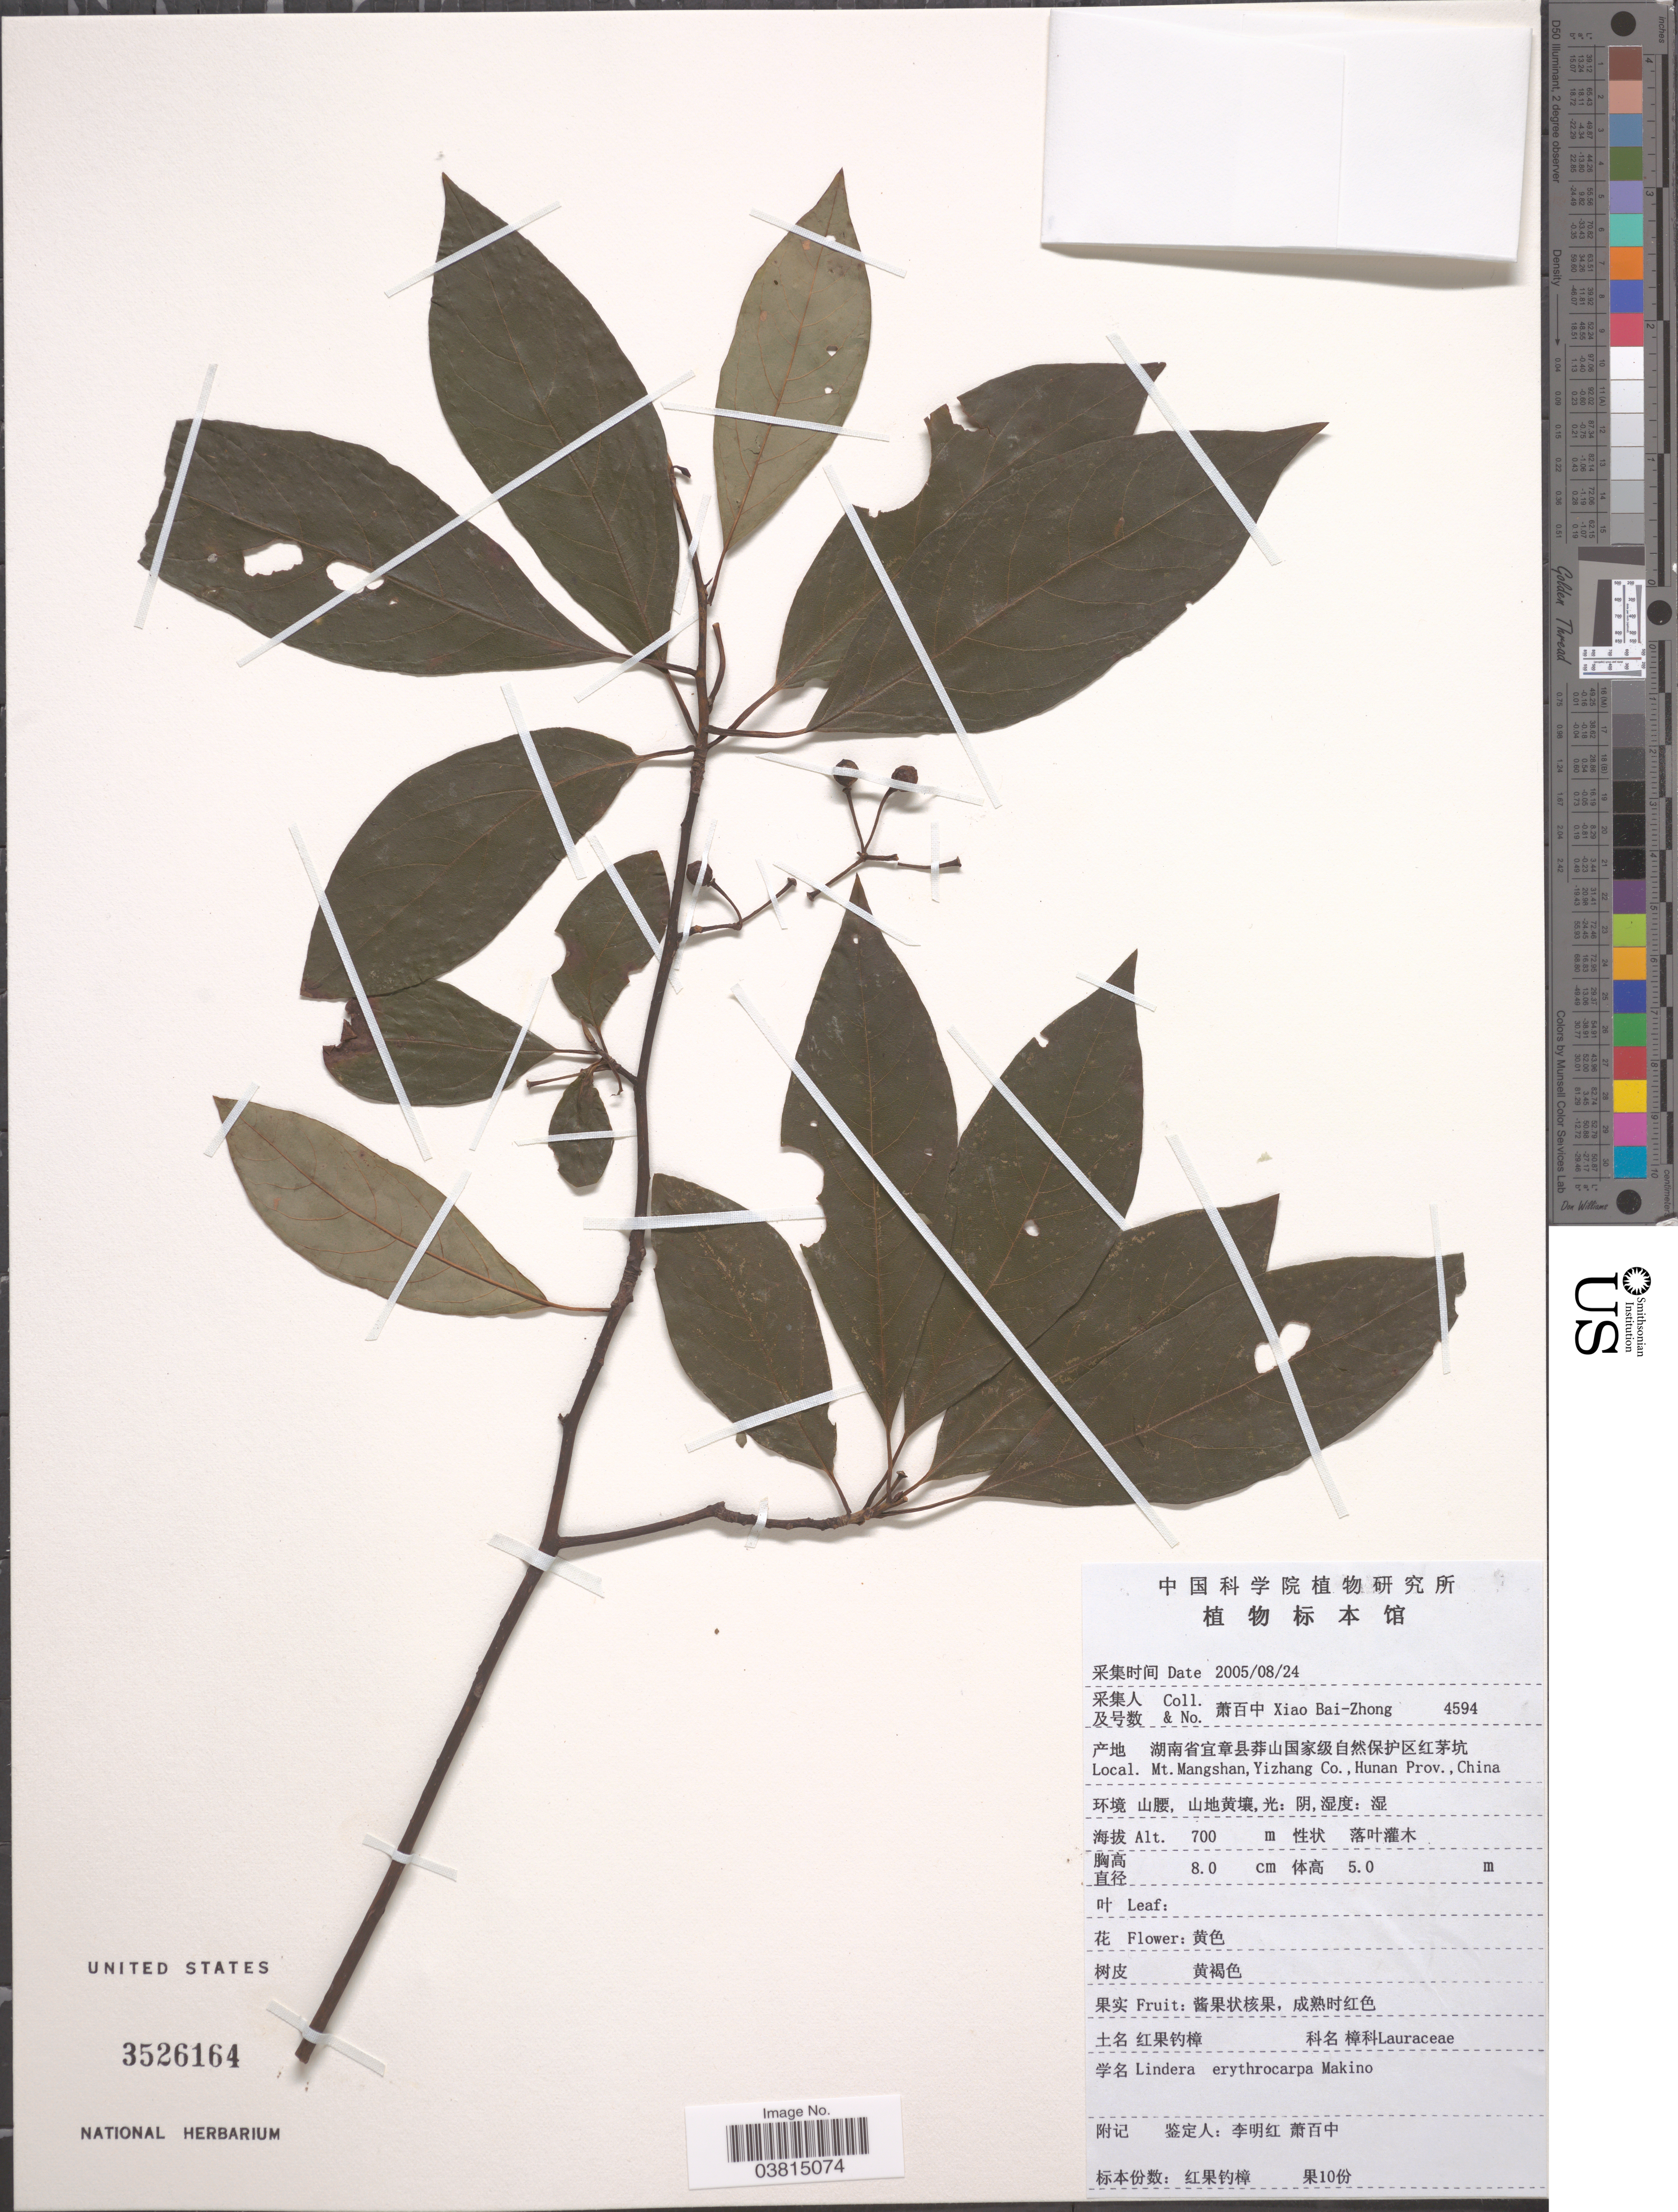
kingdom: Plantae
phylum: Tracheophyta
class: Magnoliopsida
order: Laurales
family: Lauraceae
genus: Lindera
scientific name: Lindera erythrocarpa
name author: Makino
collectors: B. Z. Xiao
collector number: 4594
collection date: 2005-08-24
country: China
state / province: Hunan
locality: Mt. Mangshan, Yizhang Co., Hunan Prov.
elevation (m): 700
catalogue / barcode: US 3526164